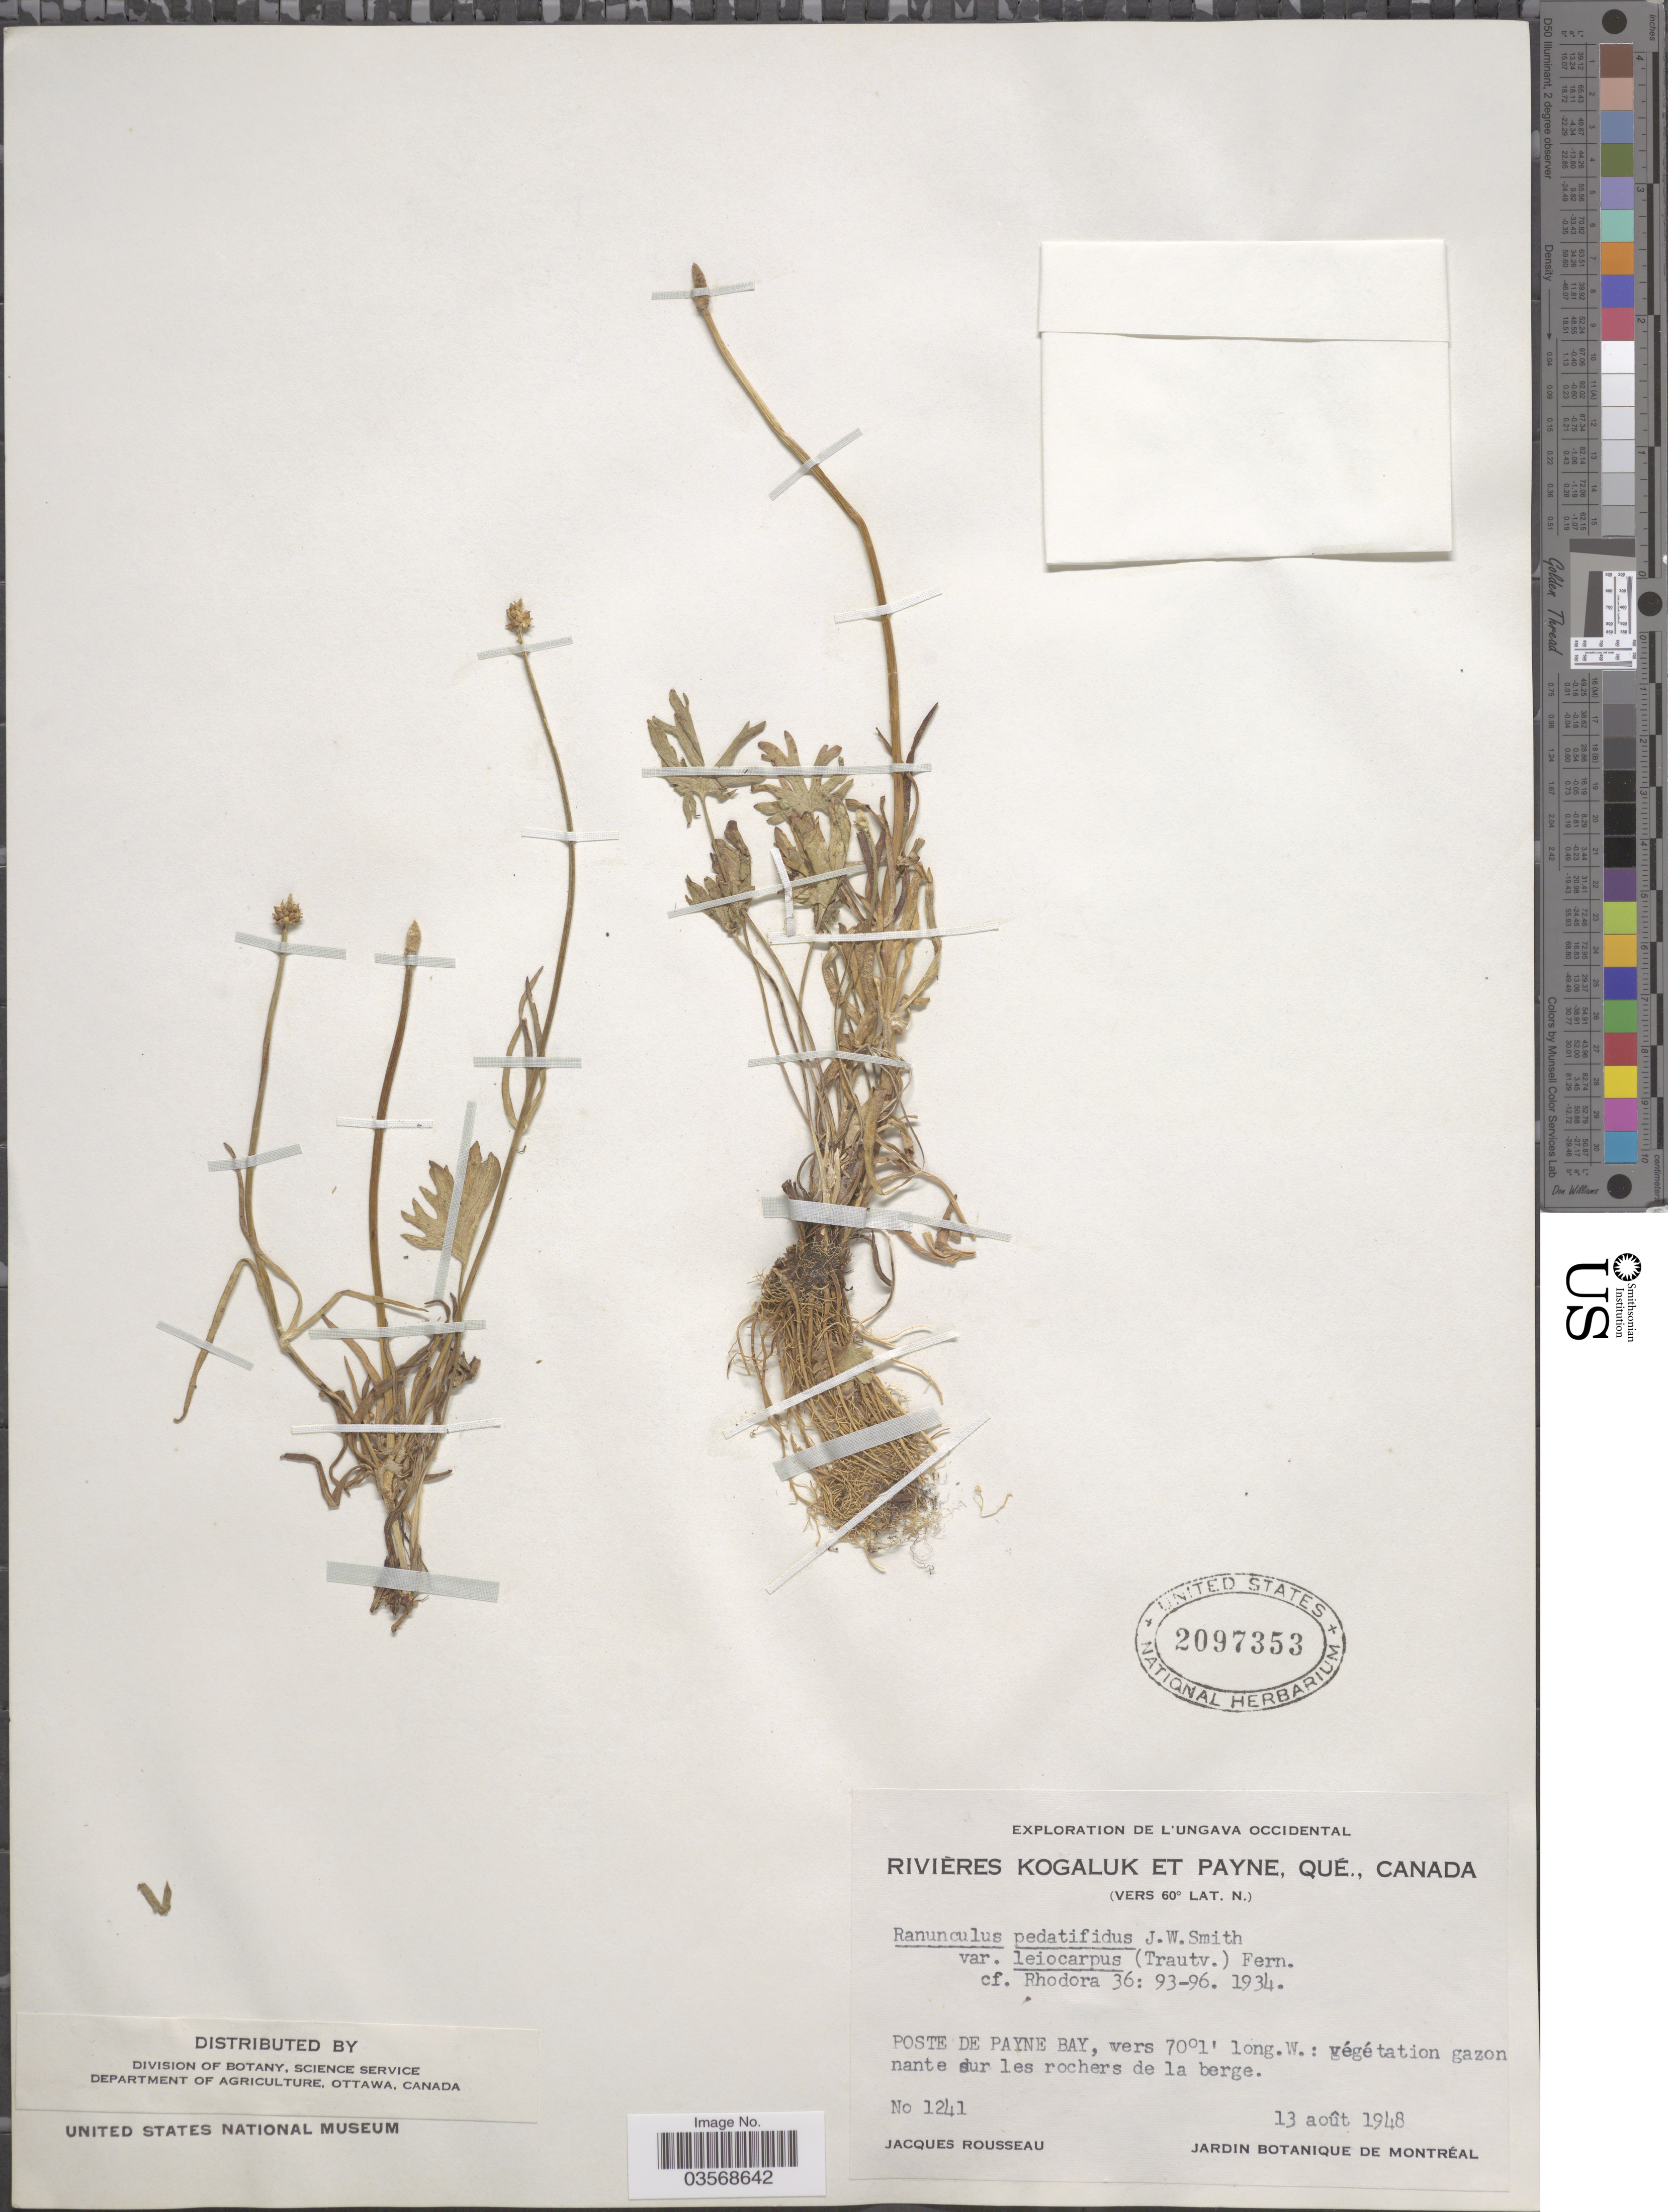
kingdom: Plantae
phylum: Tracheophyta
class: Magnoliopsida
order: Ranunculales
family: Ranunculaceae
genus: Ranunculus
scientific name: Ranunculus peduncularis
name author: Sm.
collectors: J. Rousseau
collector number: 1241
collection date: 1948-08-13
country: Canada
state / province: Quebec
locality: Rivieres Kogaluk et Payne. Poste de Payne Bay.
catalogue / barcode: US 2097353